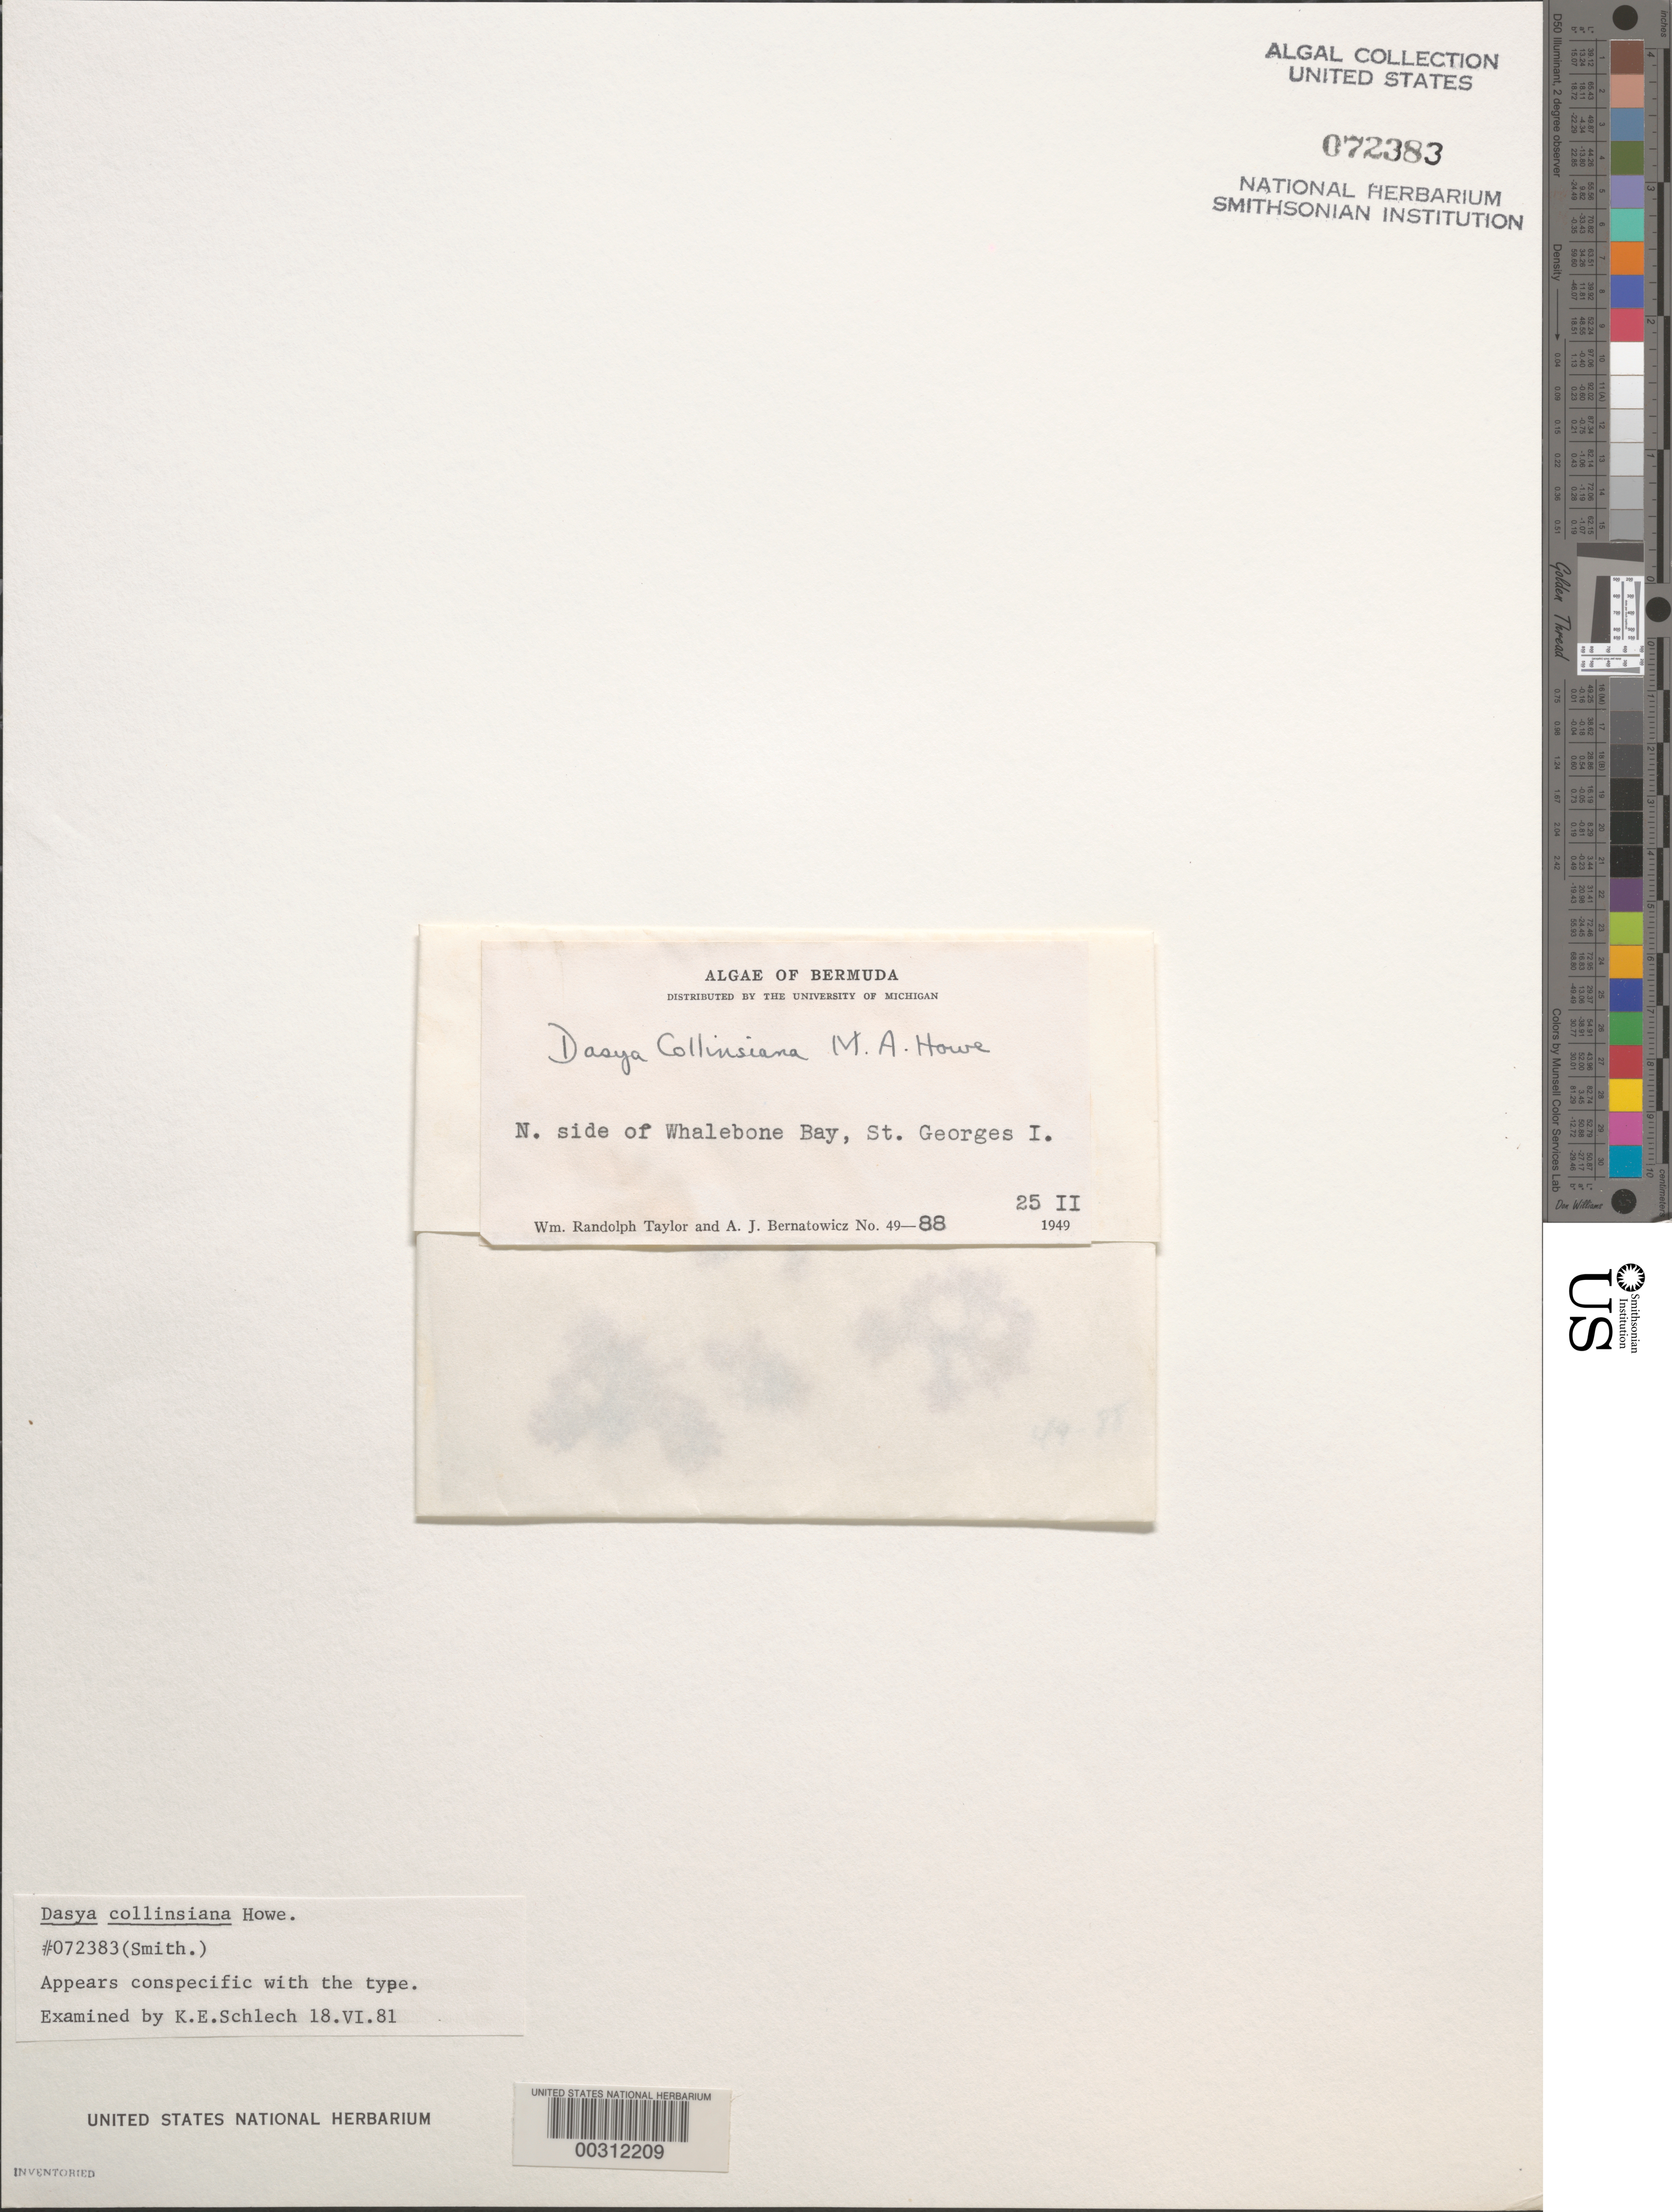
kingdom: Plantae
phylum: Rhodophyta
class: Florideophyceae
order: Ceramiales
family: Dasyaceae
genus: Dasysiphonia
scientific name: Dasysiphonia collinsiana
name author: (M. Howe) M.M.Cassidy et al.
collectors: W. R. Taylor & A. Bernatowicz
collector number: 49-88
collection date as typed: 25 Feb 1949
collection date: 1949-02-25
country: Bermuda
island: St. George's Island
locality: North Whalebone Bay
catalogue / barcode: US 72383